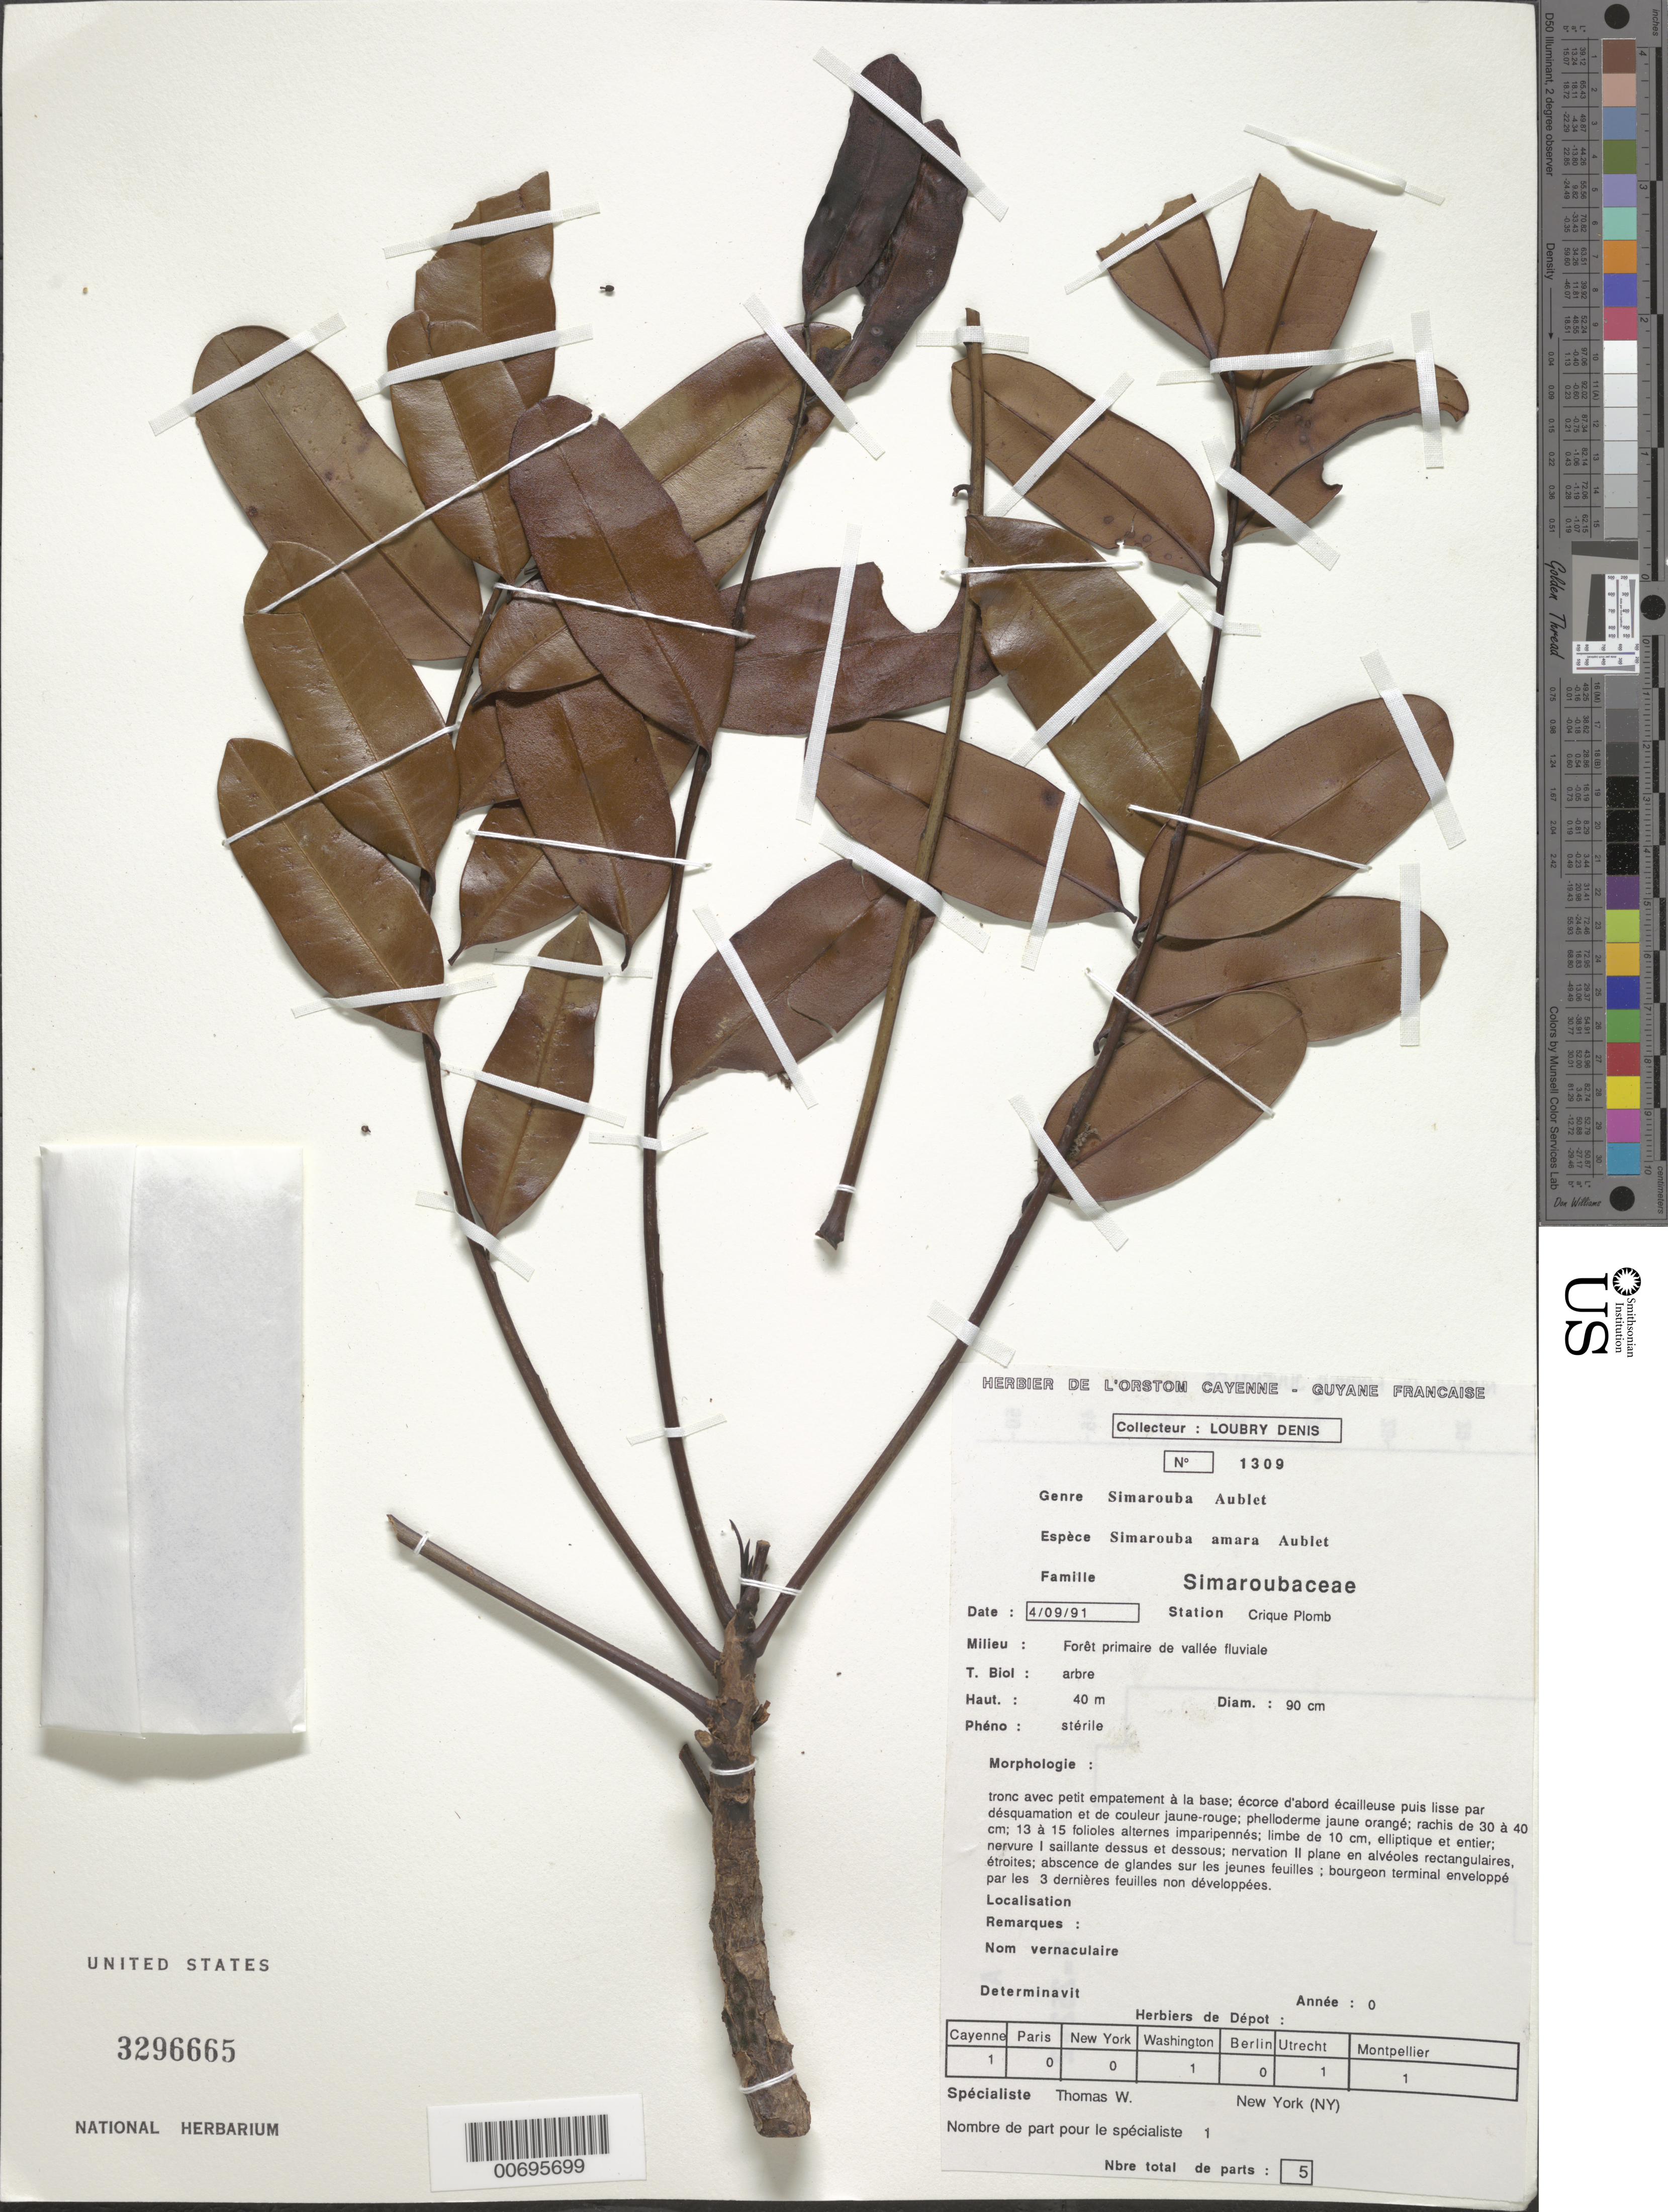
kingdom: Plantae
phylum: Tracheophyta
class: Magnoliopsida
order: Sapindales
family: Simaroubaceae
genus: Simarouba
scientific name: Simarouba amara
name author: Aubl.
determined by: Thomas, W. W., (NY), New York Botanical Garden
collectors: D. Loubry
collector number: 1309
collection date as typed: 4-Sep-91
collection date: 1991-09-04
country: French Guiana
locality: Crique Plomb, Bassin du Sinnamary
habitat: Primary forest of river valley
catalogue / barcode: US 3296665